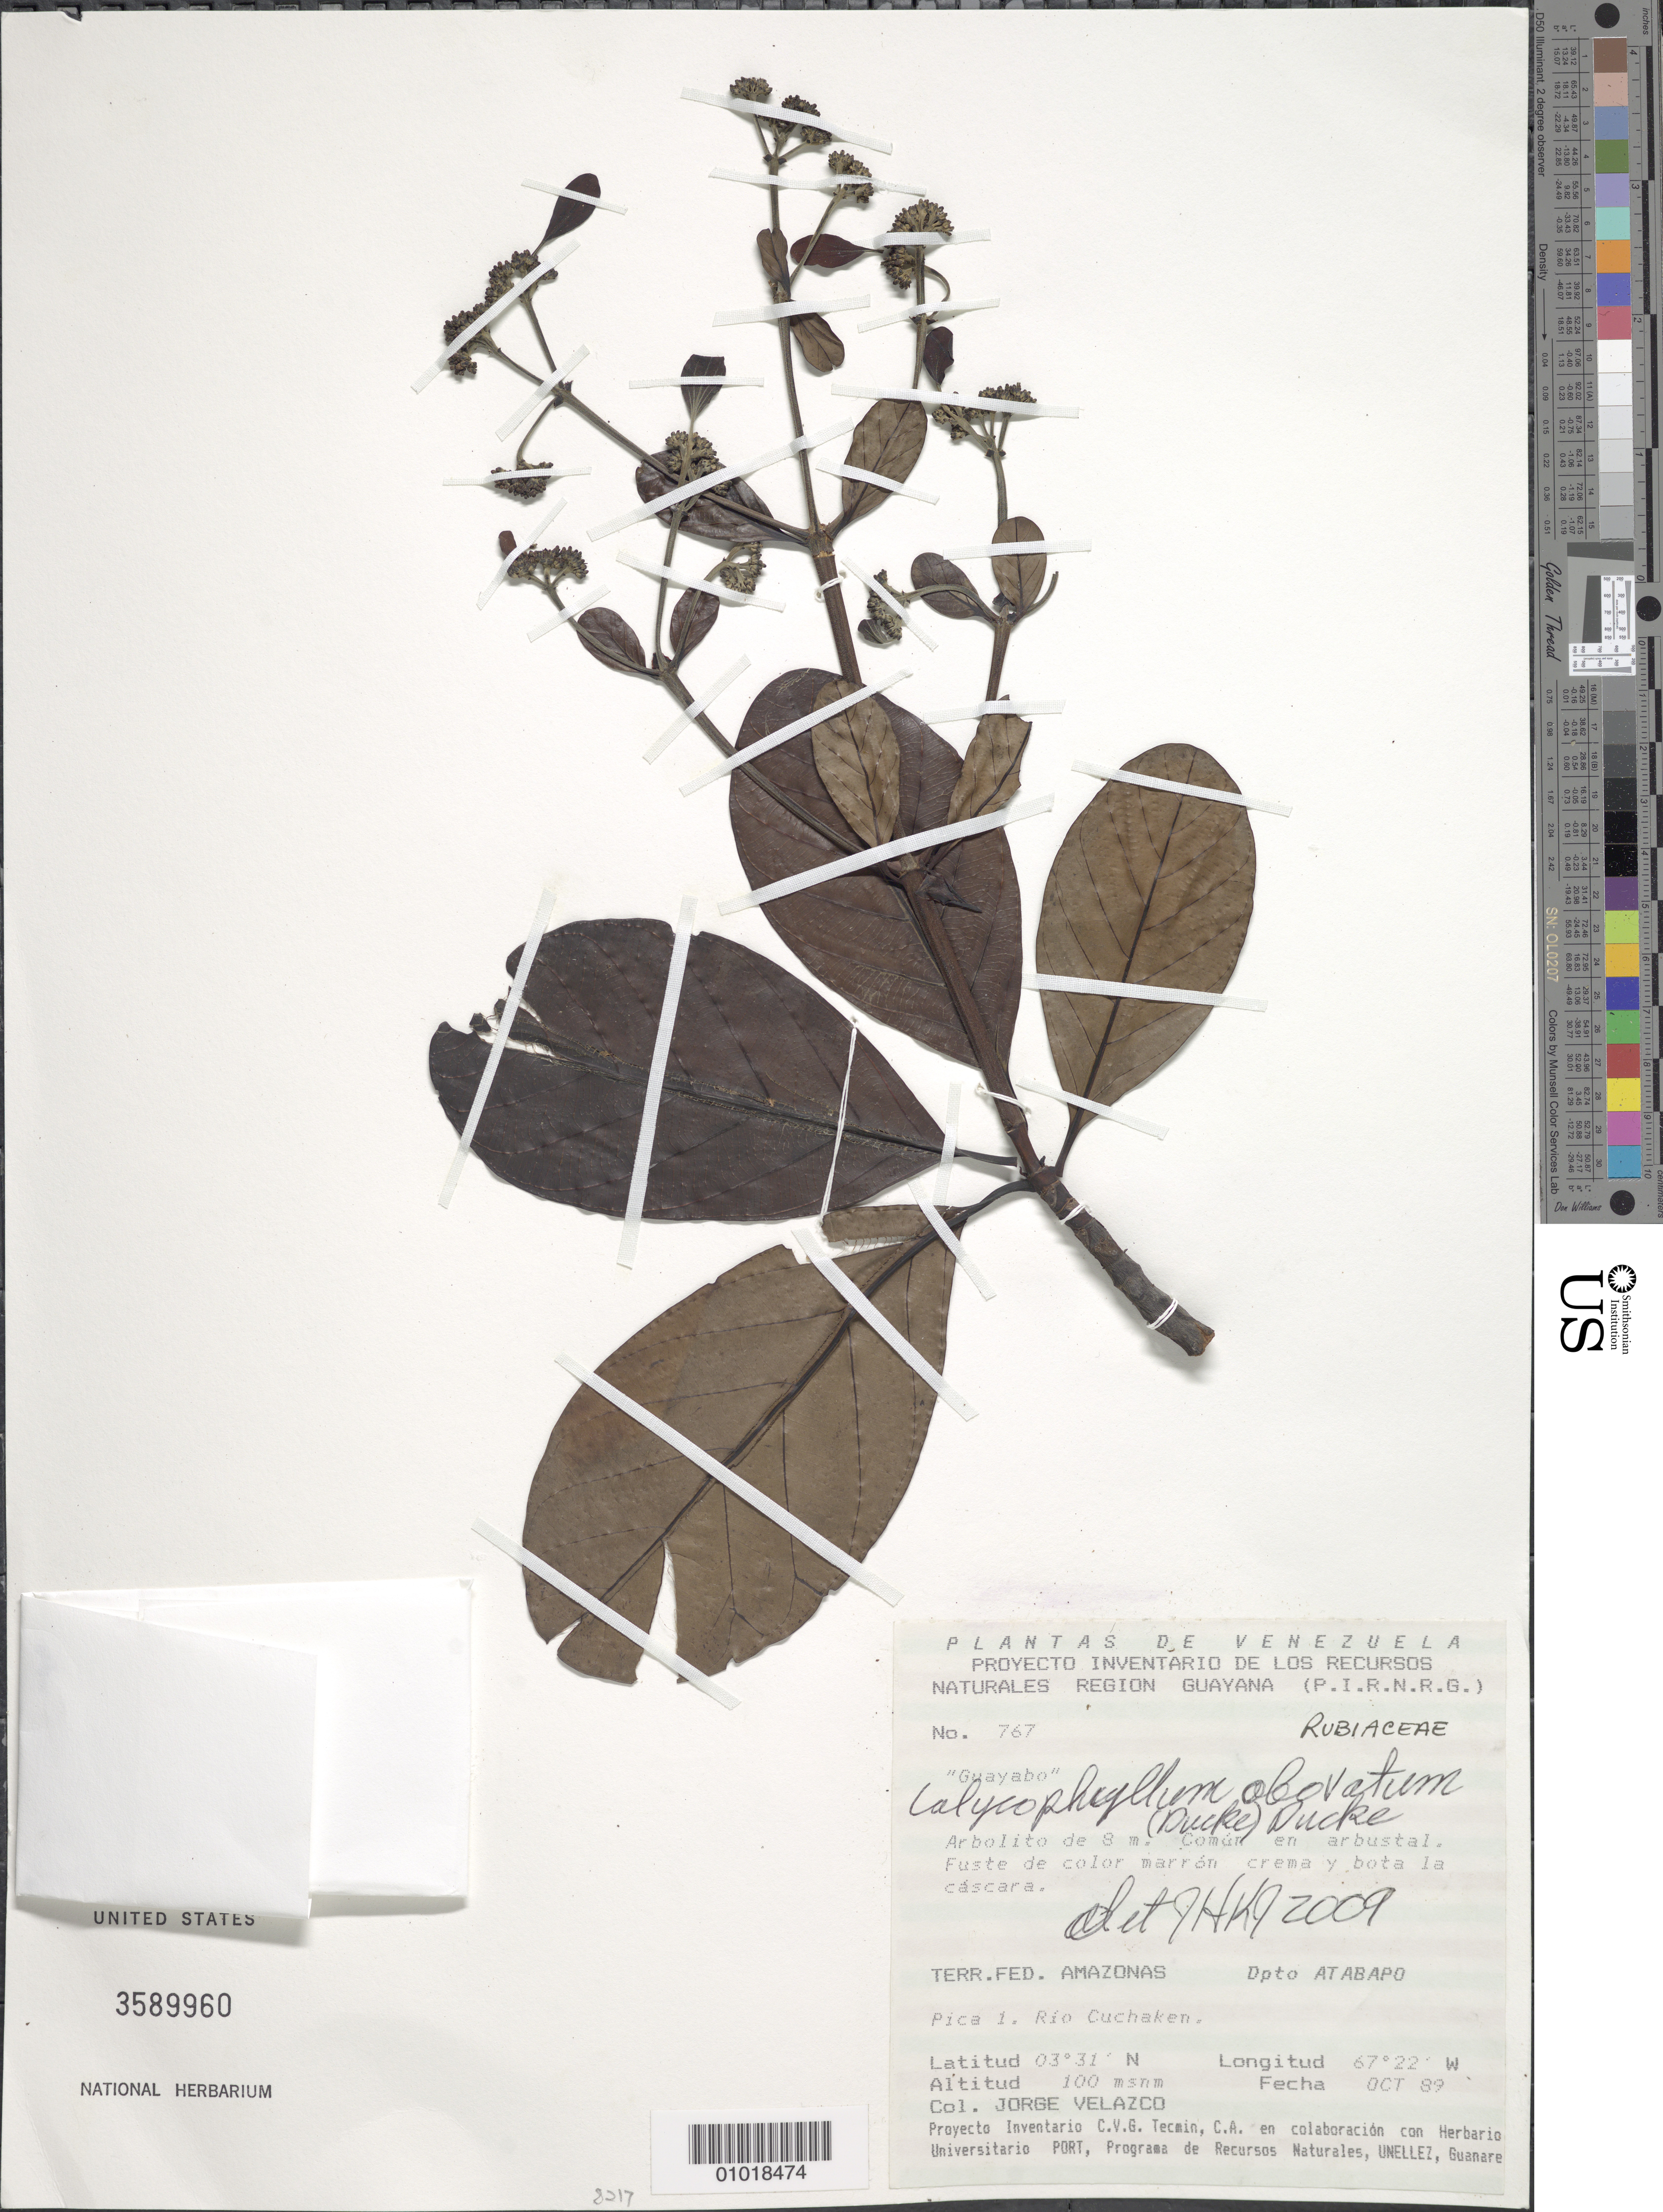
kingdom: Plantae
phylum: Tracheophyta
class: Magnoliopsida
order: Gentianales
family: Rubiaceae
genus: Calycophyllum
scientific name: Calycophyllum obovatum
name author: (Ducke) Ducke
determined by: Kirkbride, J. H.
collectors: J. Velazco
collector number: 767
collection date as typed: Oct-89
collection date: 1989-10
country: Venezuela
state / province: Amazonas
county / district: Atabapo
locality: Rio Cuchacken, Pica 1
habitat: Arbustale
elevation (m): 100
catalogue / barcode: US 3589960